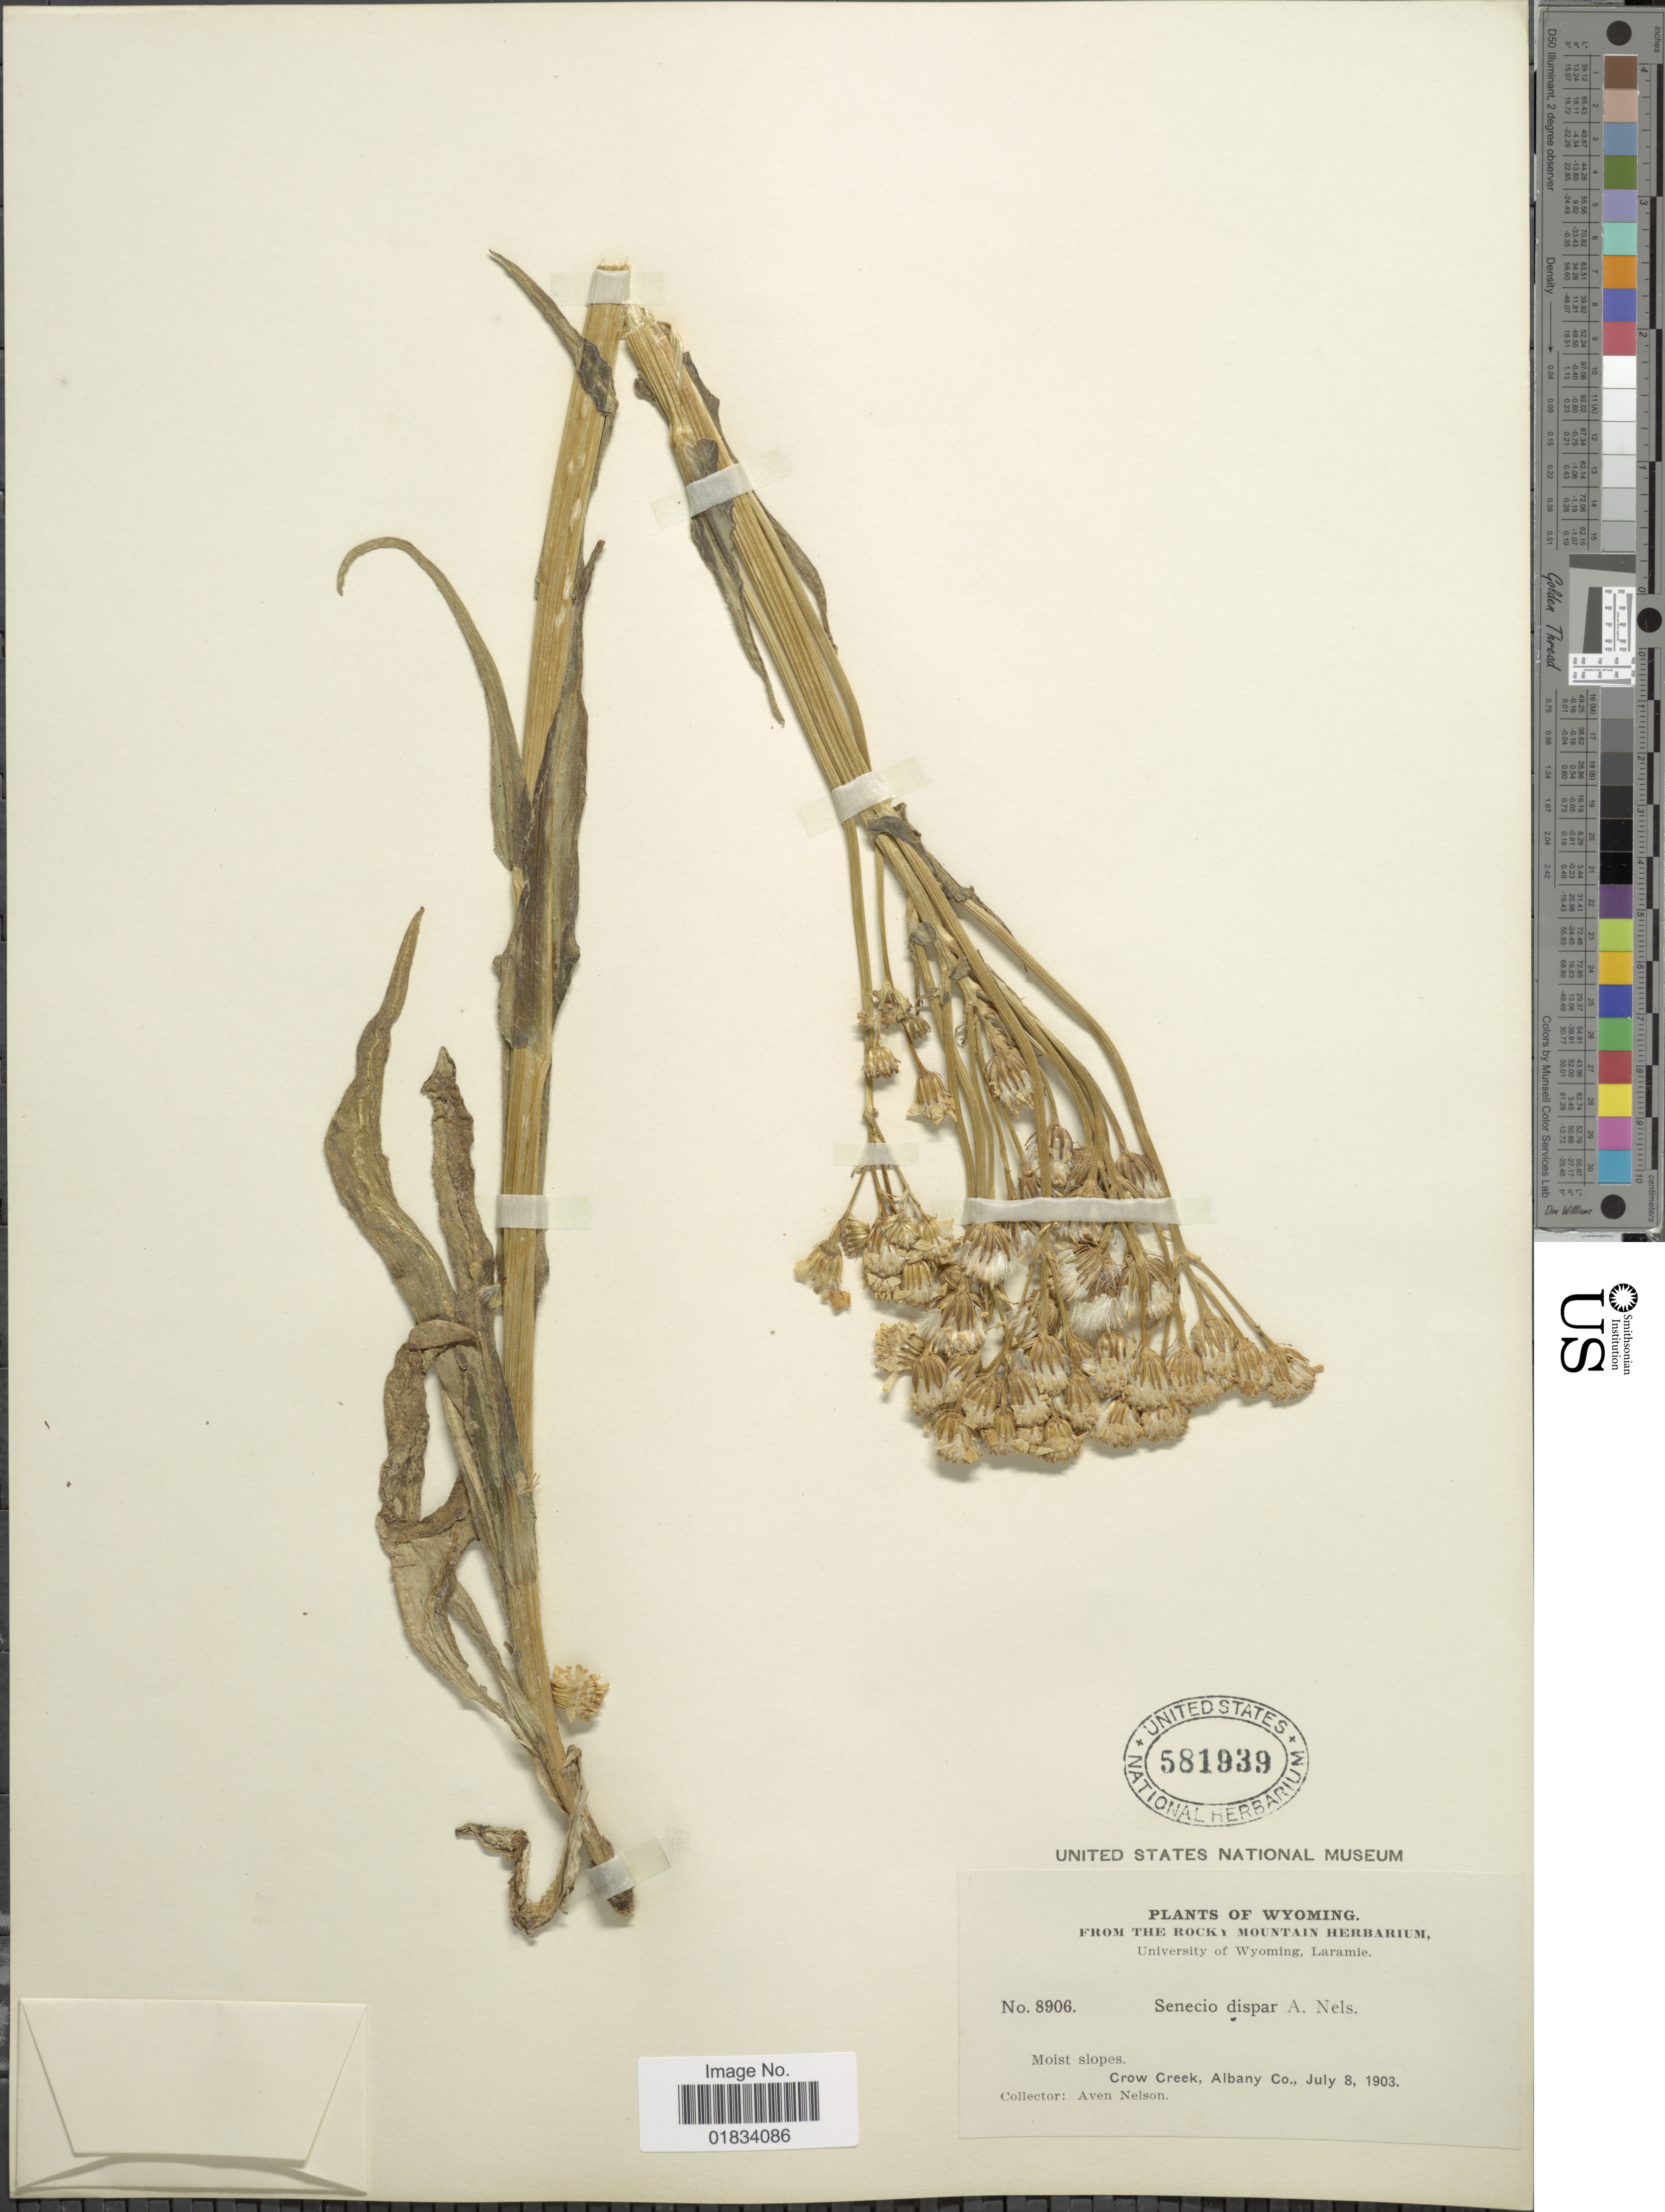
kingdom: Plantae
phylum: Tracheophyta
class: Magnoliopsida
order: Asterales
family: Asteraceae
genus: Senecio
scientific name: Senecio integerrimus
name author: Nutt.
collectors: A. Nelson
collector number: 8906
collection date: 1903-07-08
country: United States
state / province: Wyoming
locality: Crow Creek, Albany Co.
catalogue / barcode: US 581939